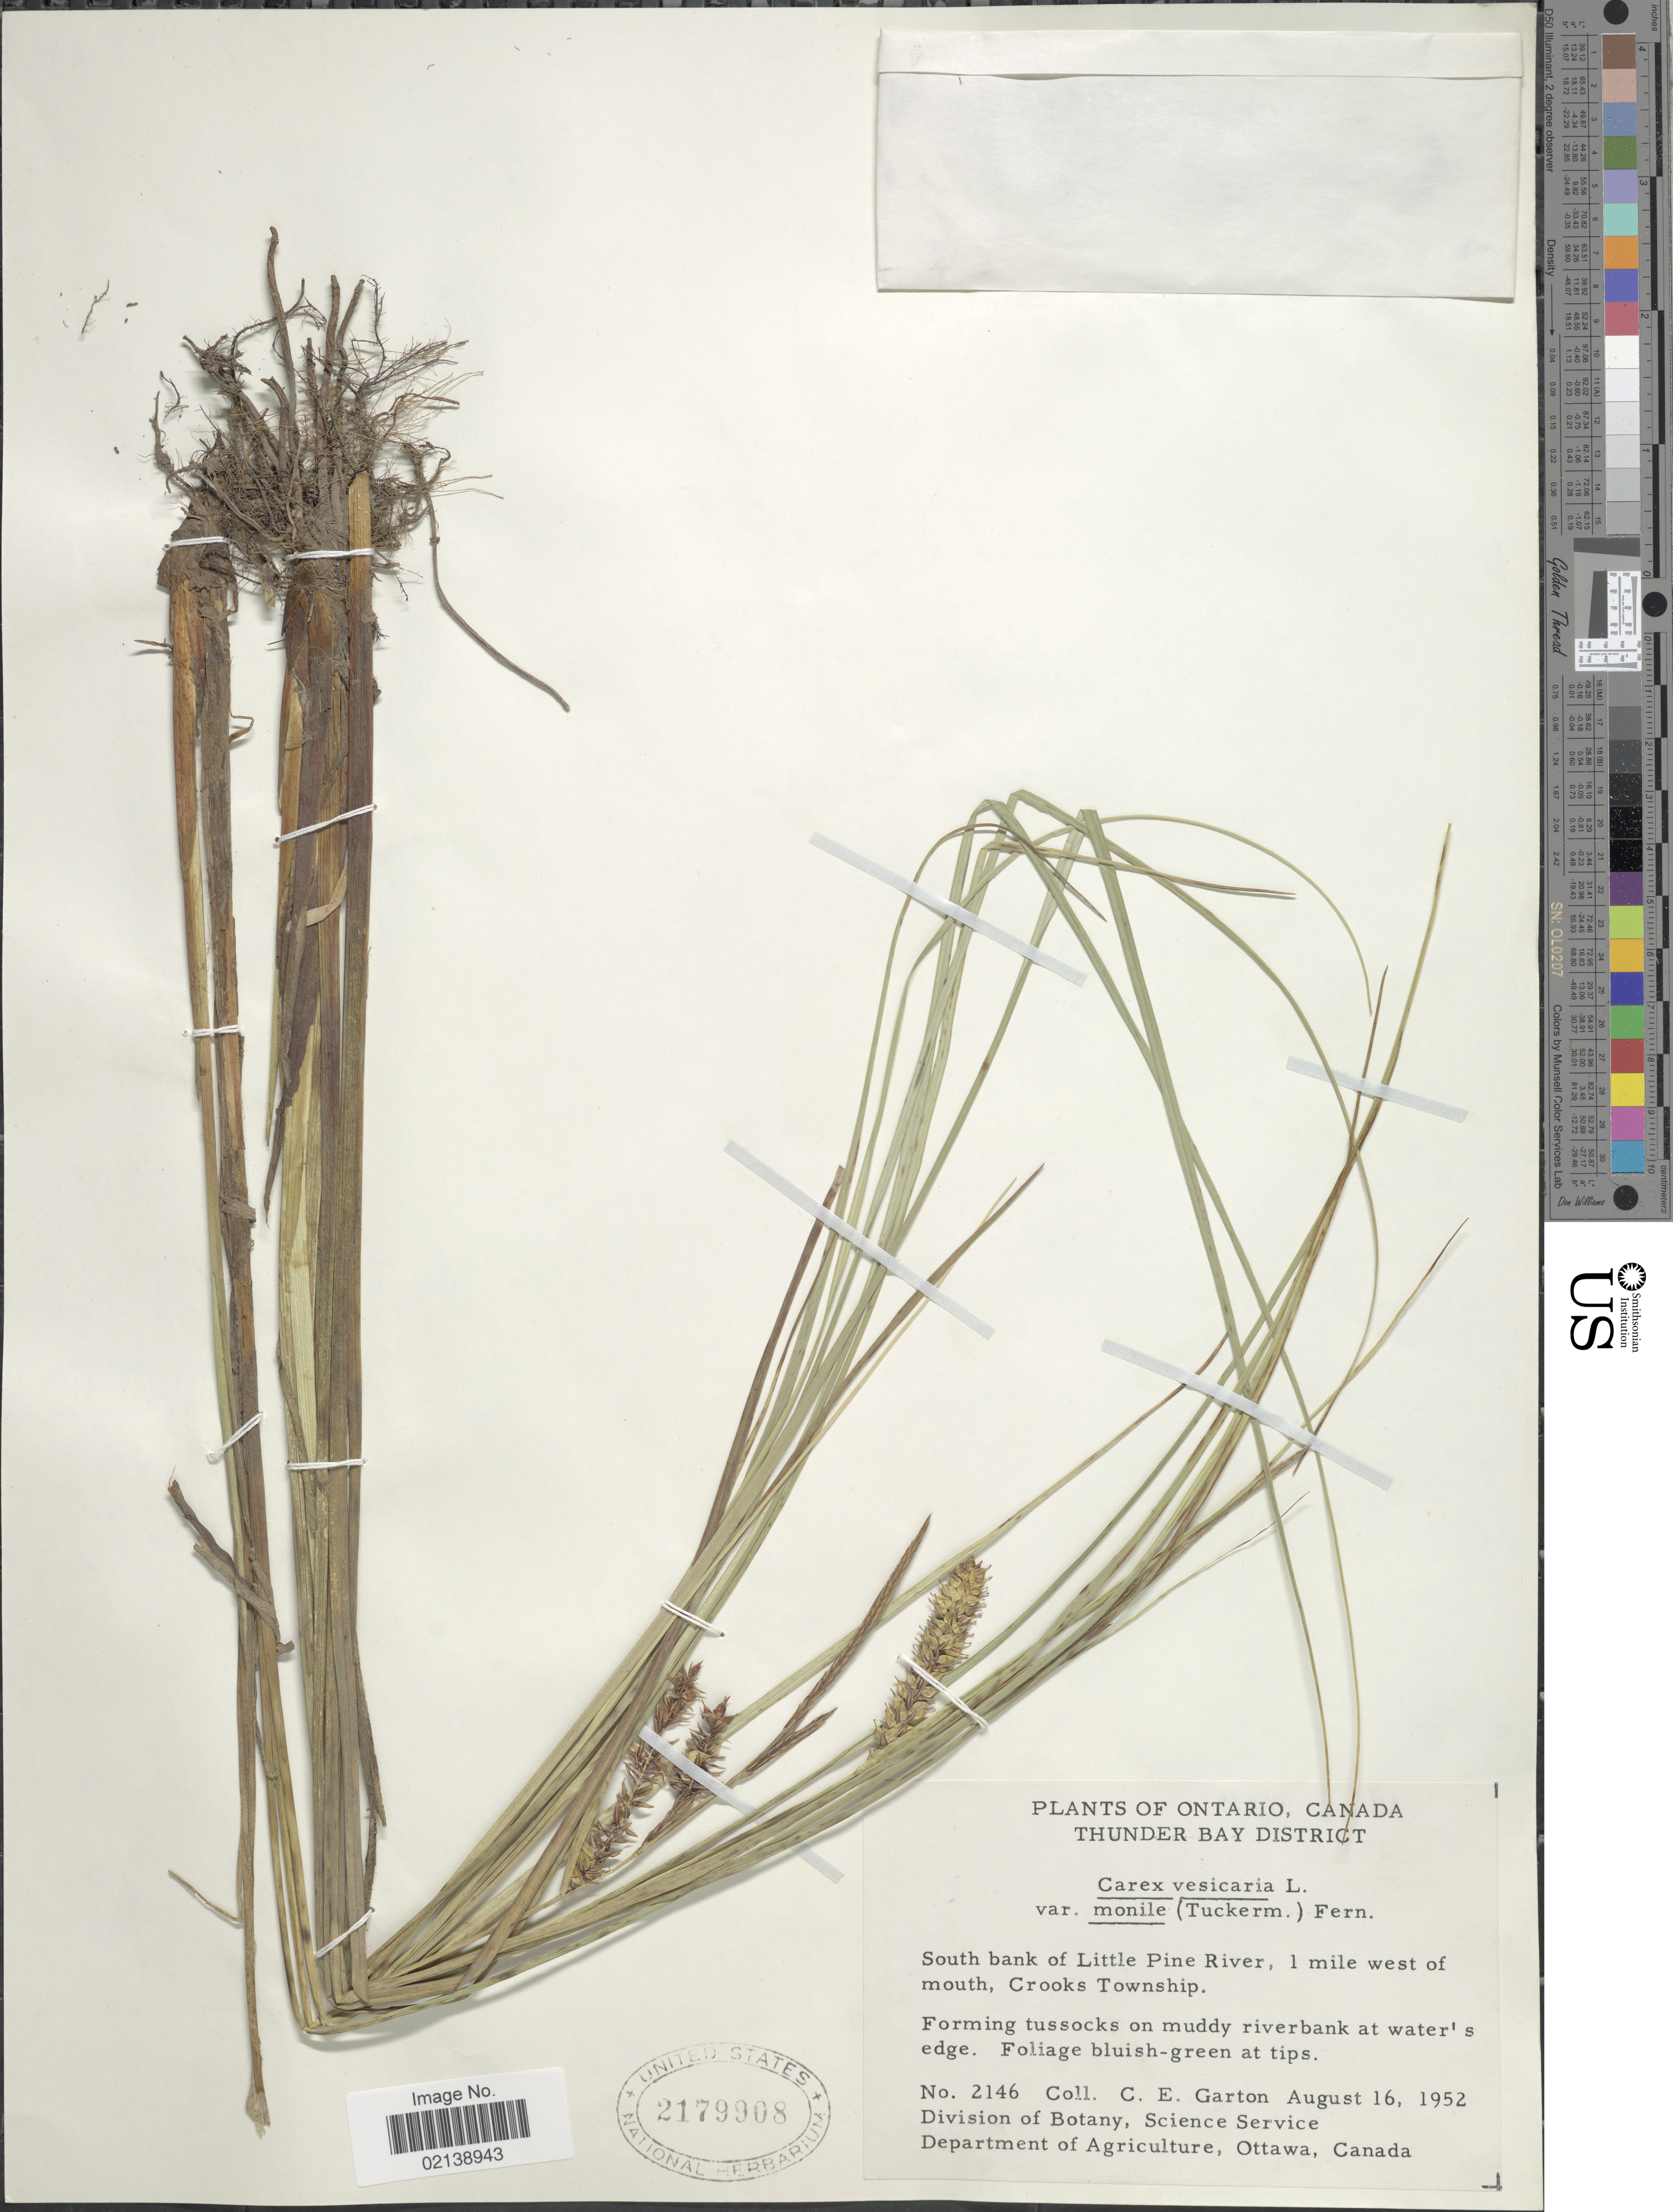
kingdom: Plantae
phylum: Tracheophyta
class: Liliopsida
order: Poales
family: Cyperaceae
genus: Carex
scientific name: Carex vesicaria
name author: L.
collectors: C. E. Garton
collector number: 2146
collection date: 1952-08-16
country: Canada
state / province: Ontario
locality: Thunder Bay District, South bank of Little Pine River, 1 mile west of mouth, Crooks Township. Forming tussocks on muddy riverbank at water's edge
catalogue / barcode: US 2179908